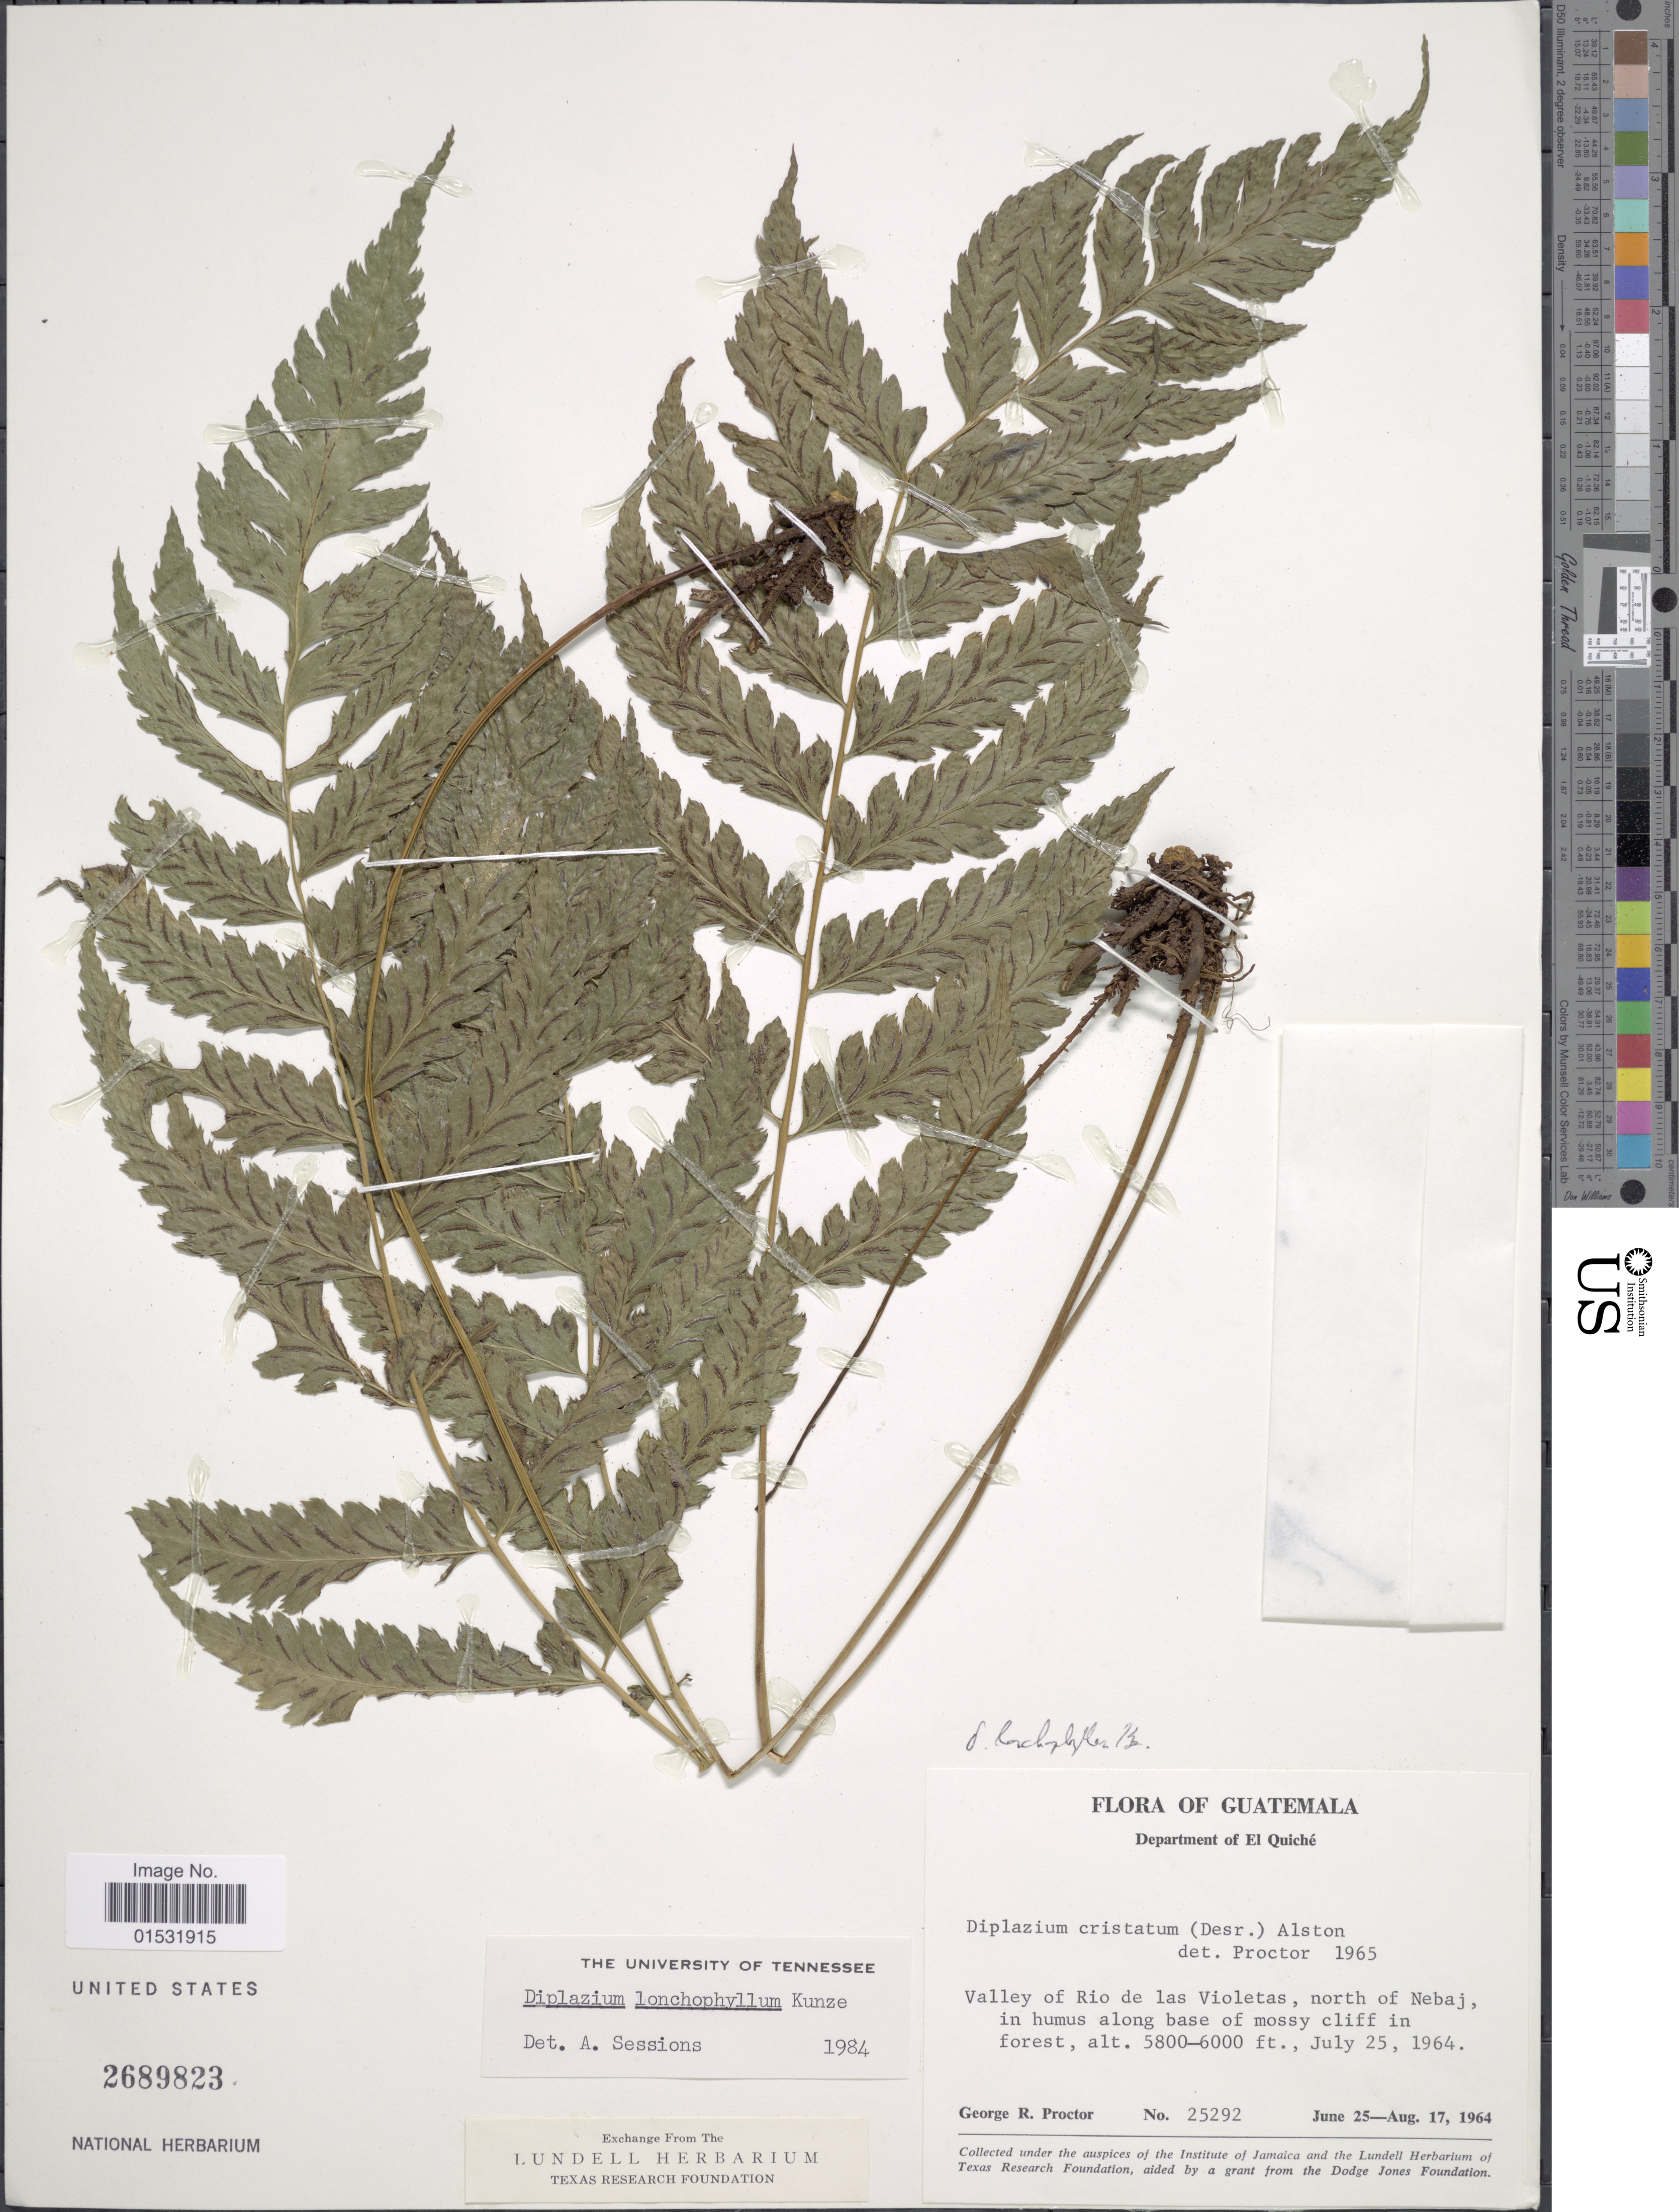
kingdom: Plantae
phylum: Tracheophyta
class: Polypodiopsida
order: Polypodiales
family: Athyriaceae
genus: Diplazium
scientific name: Diplazium lonchophyllum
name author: Kunze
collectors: G. R. Proctor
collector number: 25292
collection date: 1964-07-25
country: Guatemala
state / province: El Quiché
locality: Valley of Rio de las Violetas, north of Nebaj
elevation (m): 1768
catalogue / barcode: US 2689823